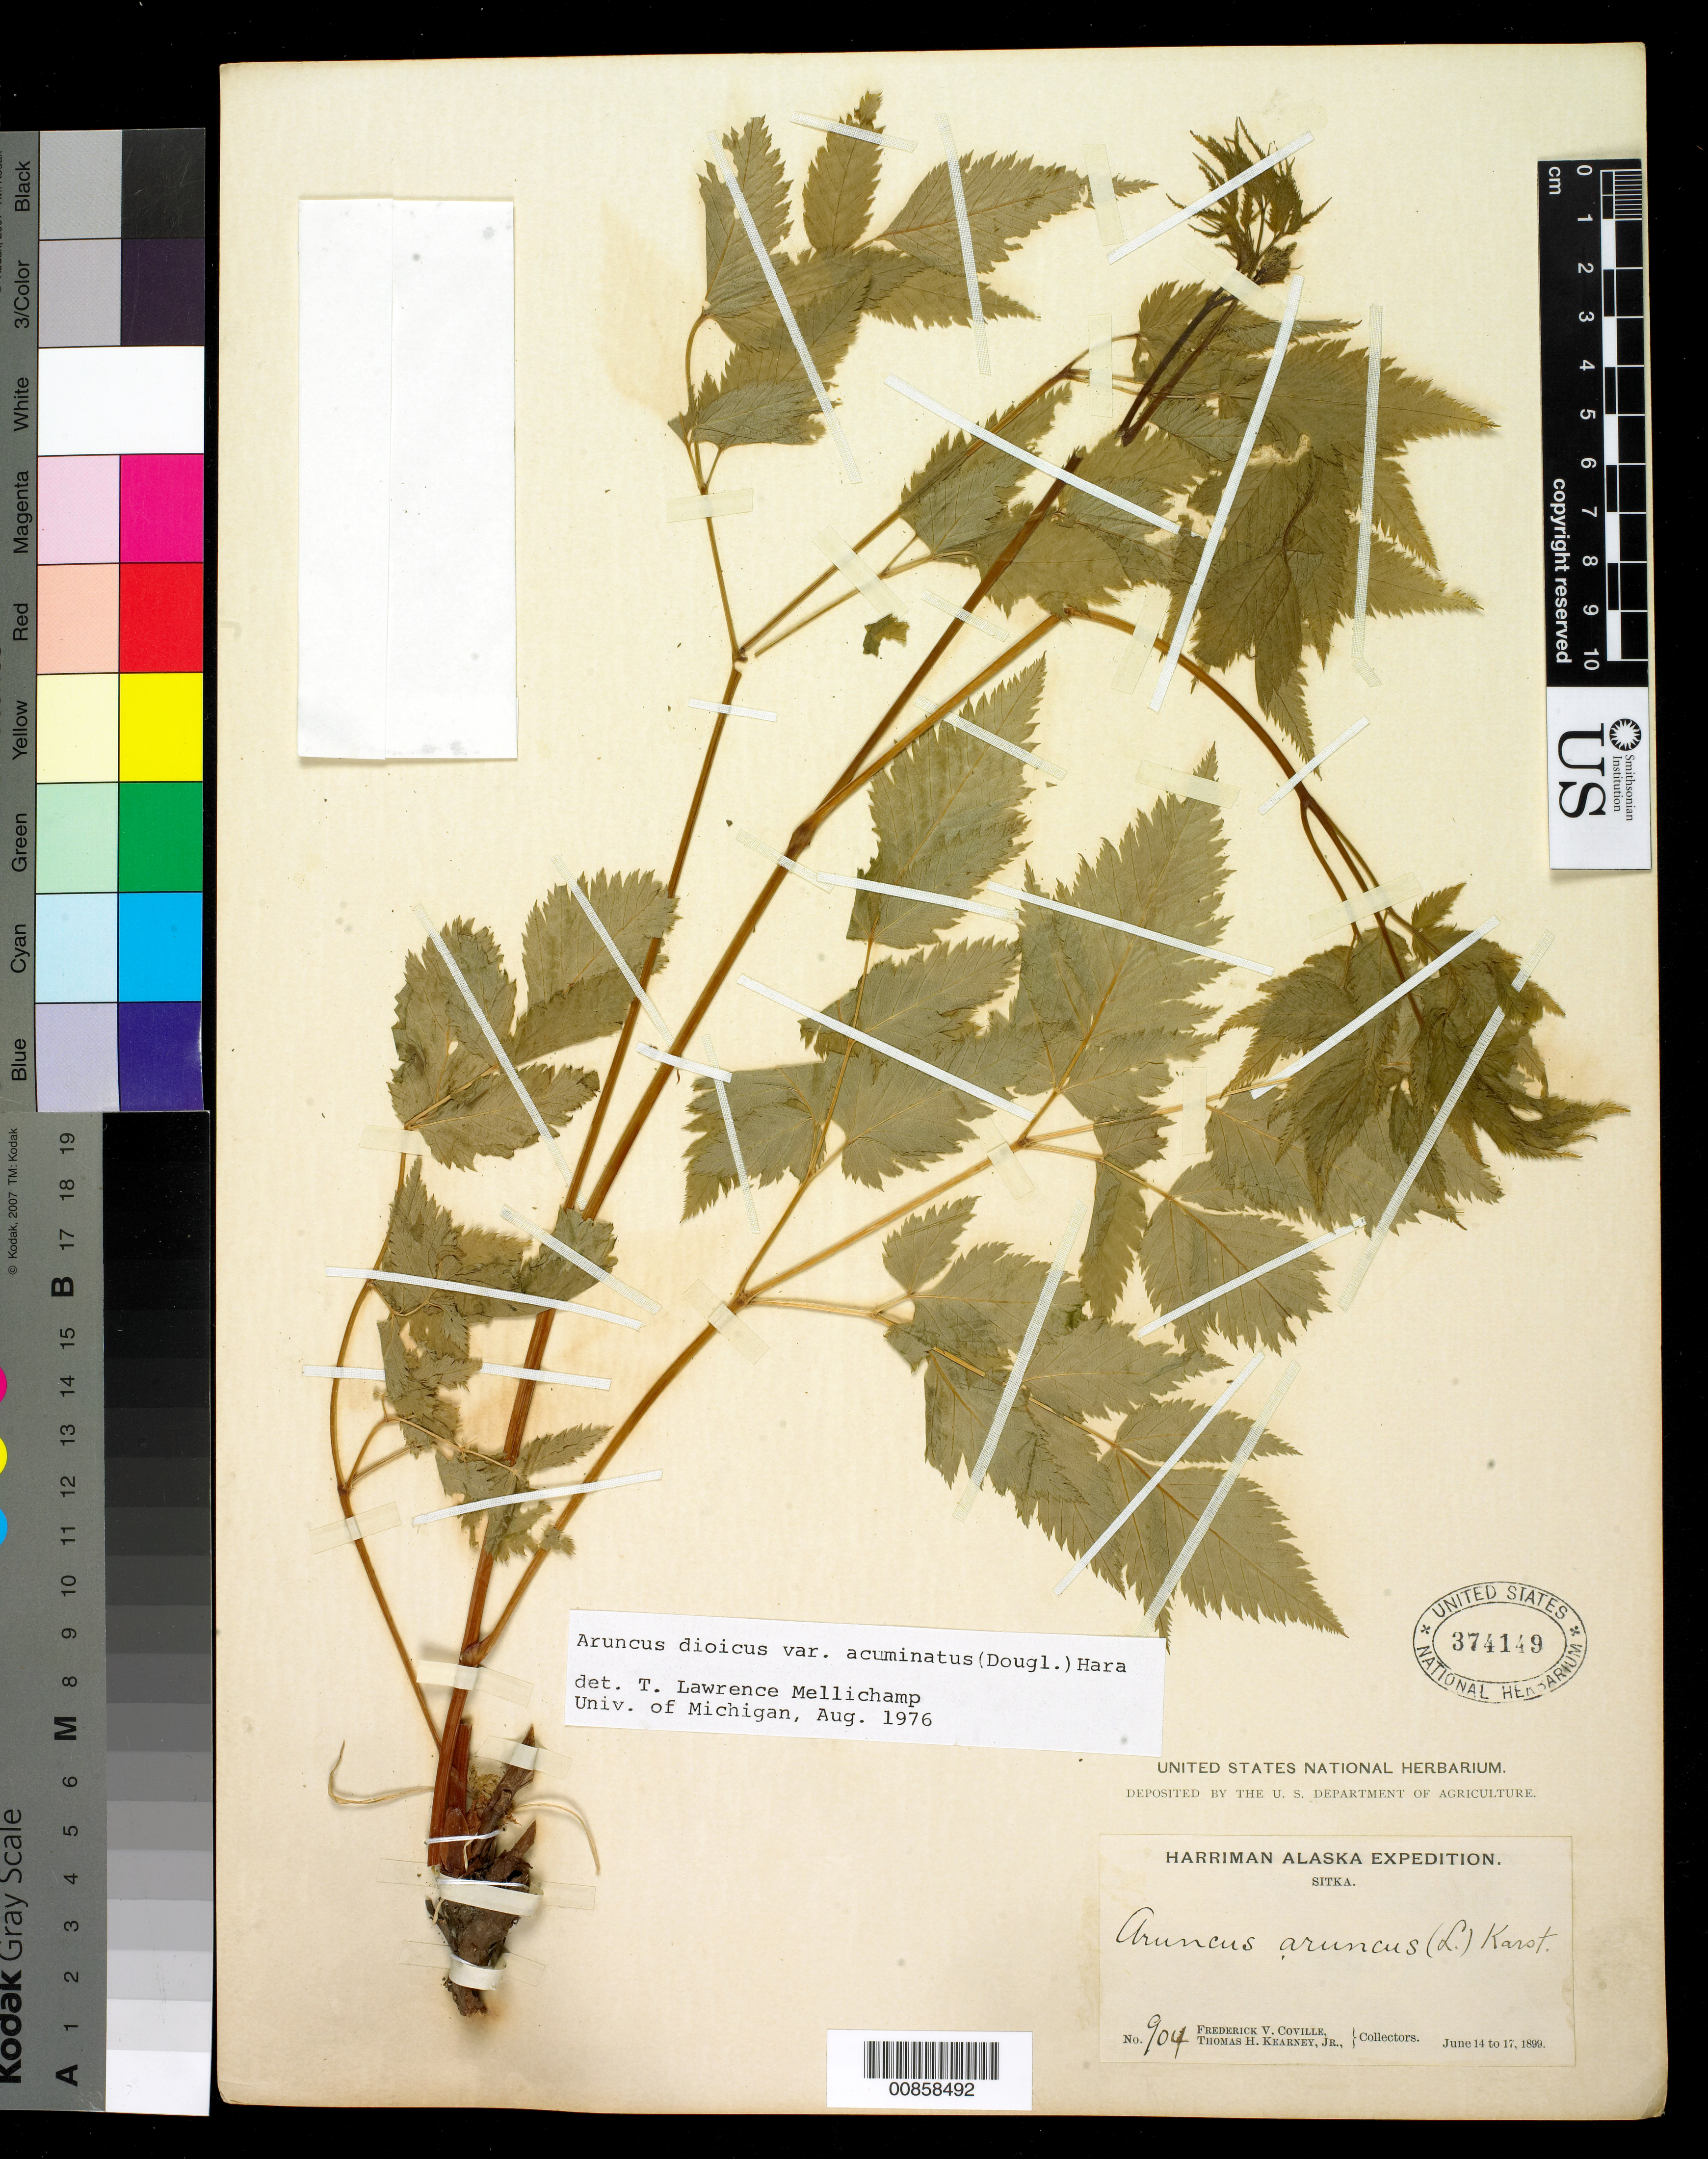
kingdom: Plantae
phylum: Tracheophyta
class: Magnoliopsida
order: Rosales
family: Rosaceae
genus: Aruncus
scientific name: Aruncus dioicus var. acuminatus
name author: (Rydb.) H. Hara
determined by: Mellichamp, T. L.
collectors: F. V. Coville & T. H. Kearney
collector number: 904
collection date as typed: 14 Jun 1899 to 17 Jun 1899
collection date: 1899-06-14/1899-06-17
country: United States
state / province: Alaska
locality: Sitka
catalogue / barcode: US 374149